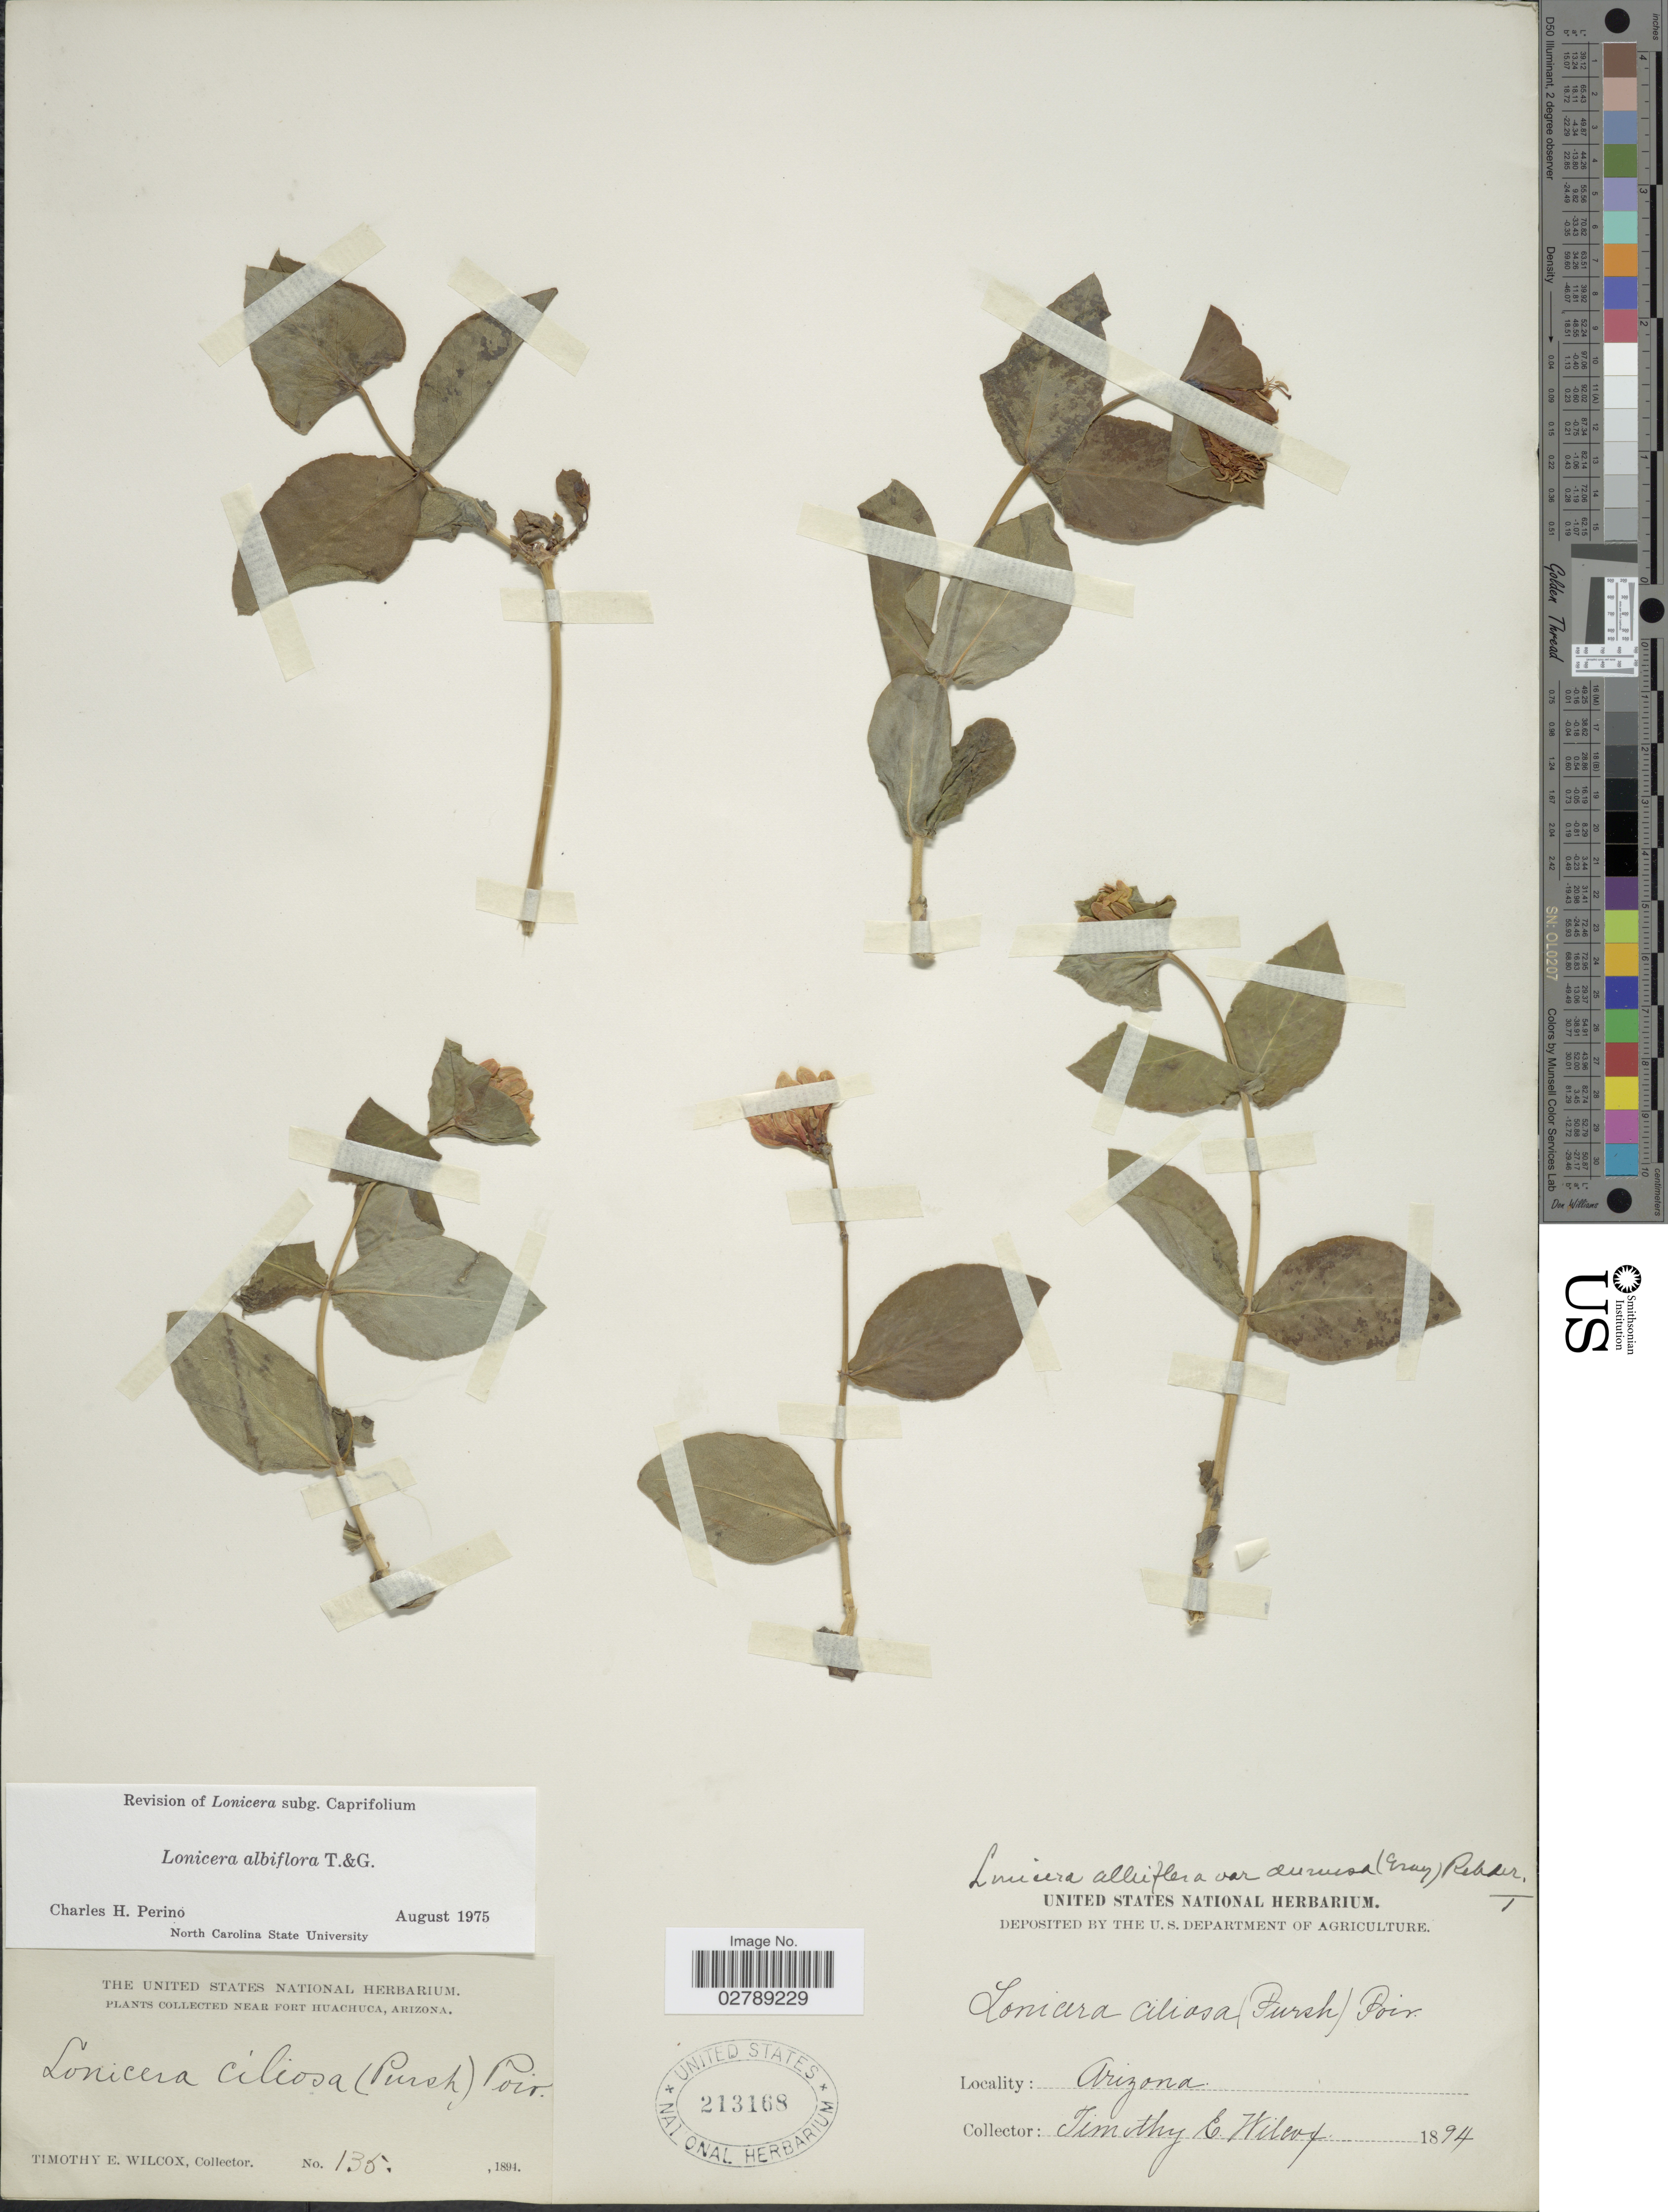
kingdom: Plantae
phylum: Tracheophyta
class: Magnoliopsida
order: Dipsacales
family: Caprifoliaceae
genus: Lonicera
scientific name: Lonicera dumosa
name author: A. Gray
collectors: T. E. Wilcox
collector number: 135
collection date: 1894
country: United States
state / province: Arizona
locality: Near fort Huachuca.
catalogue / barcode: US 213168